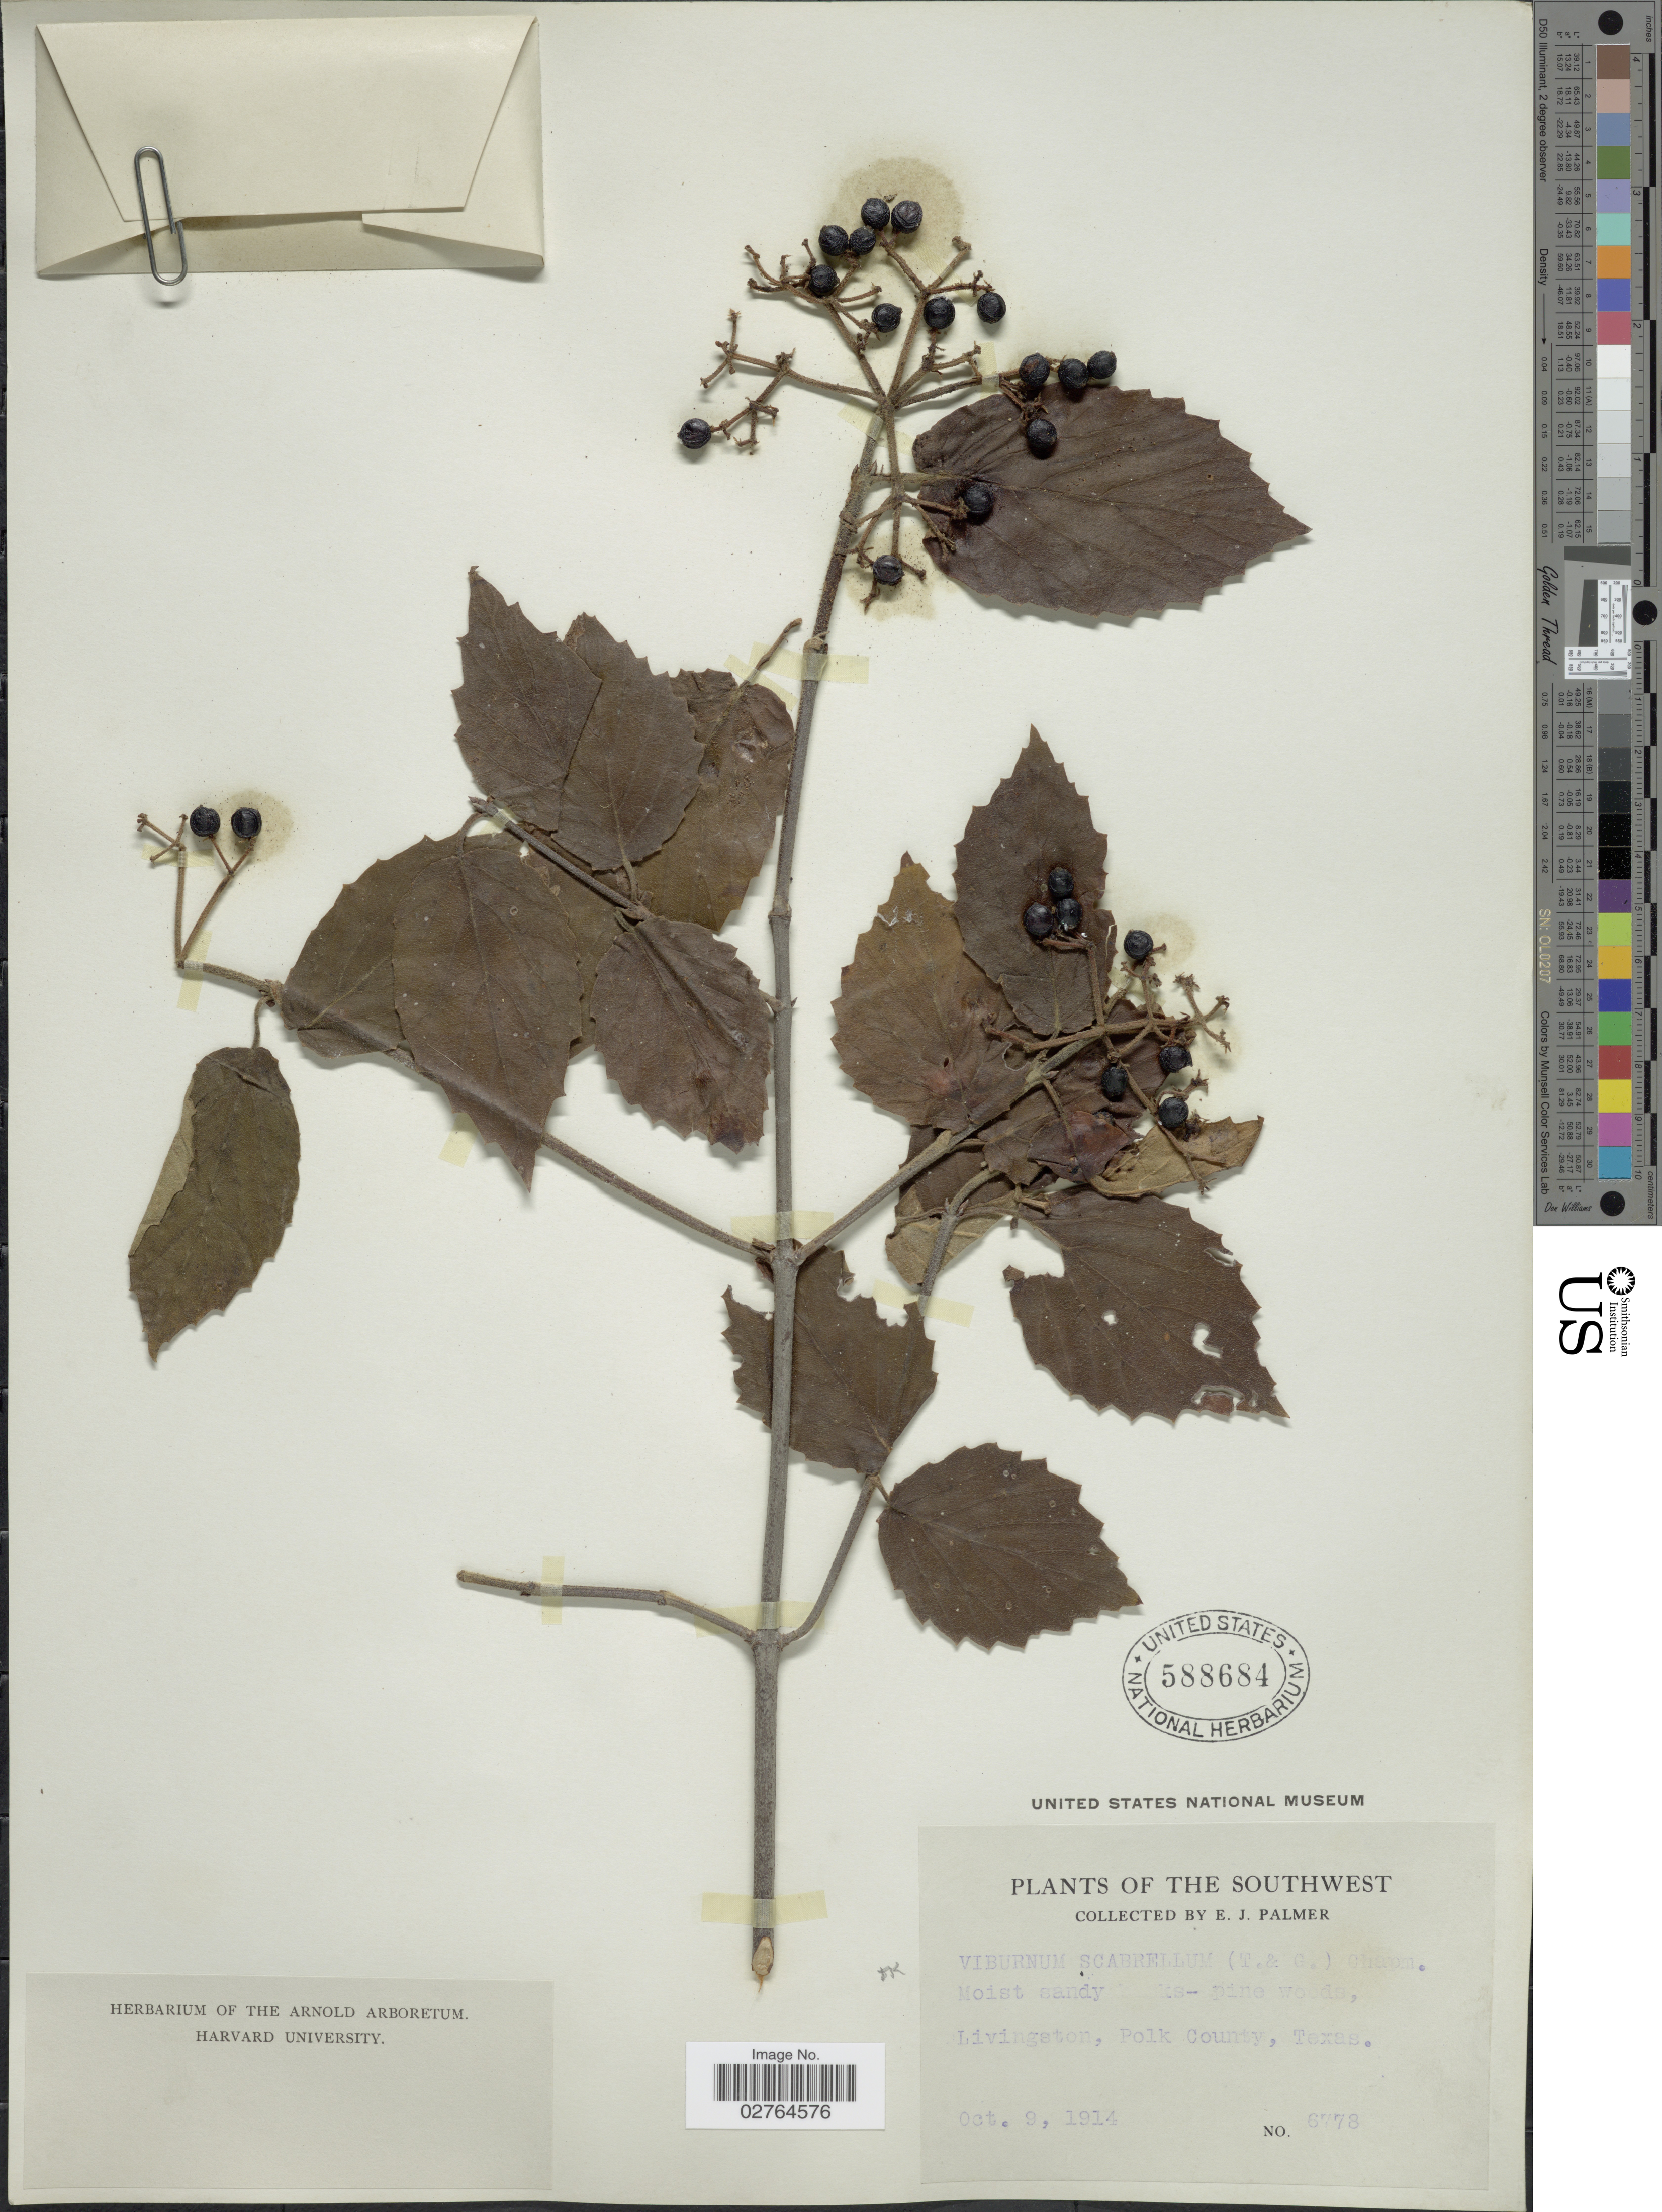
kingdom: Plantae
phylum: Tracheophyta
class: Magnoliopsida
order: Dipsacales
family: Viburnaceae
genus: Viburnum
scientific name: Viburnum scabrellum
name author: (Torr. & A. Gray) Chapm.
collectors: E. J. Palmer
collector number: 6778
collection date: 1914-10-09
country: United States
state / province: Texas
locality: The Southwest. Livingston, Polk County.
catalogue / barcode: US 588684